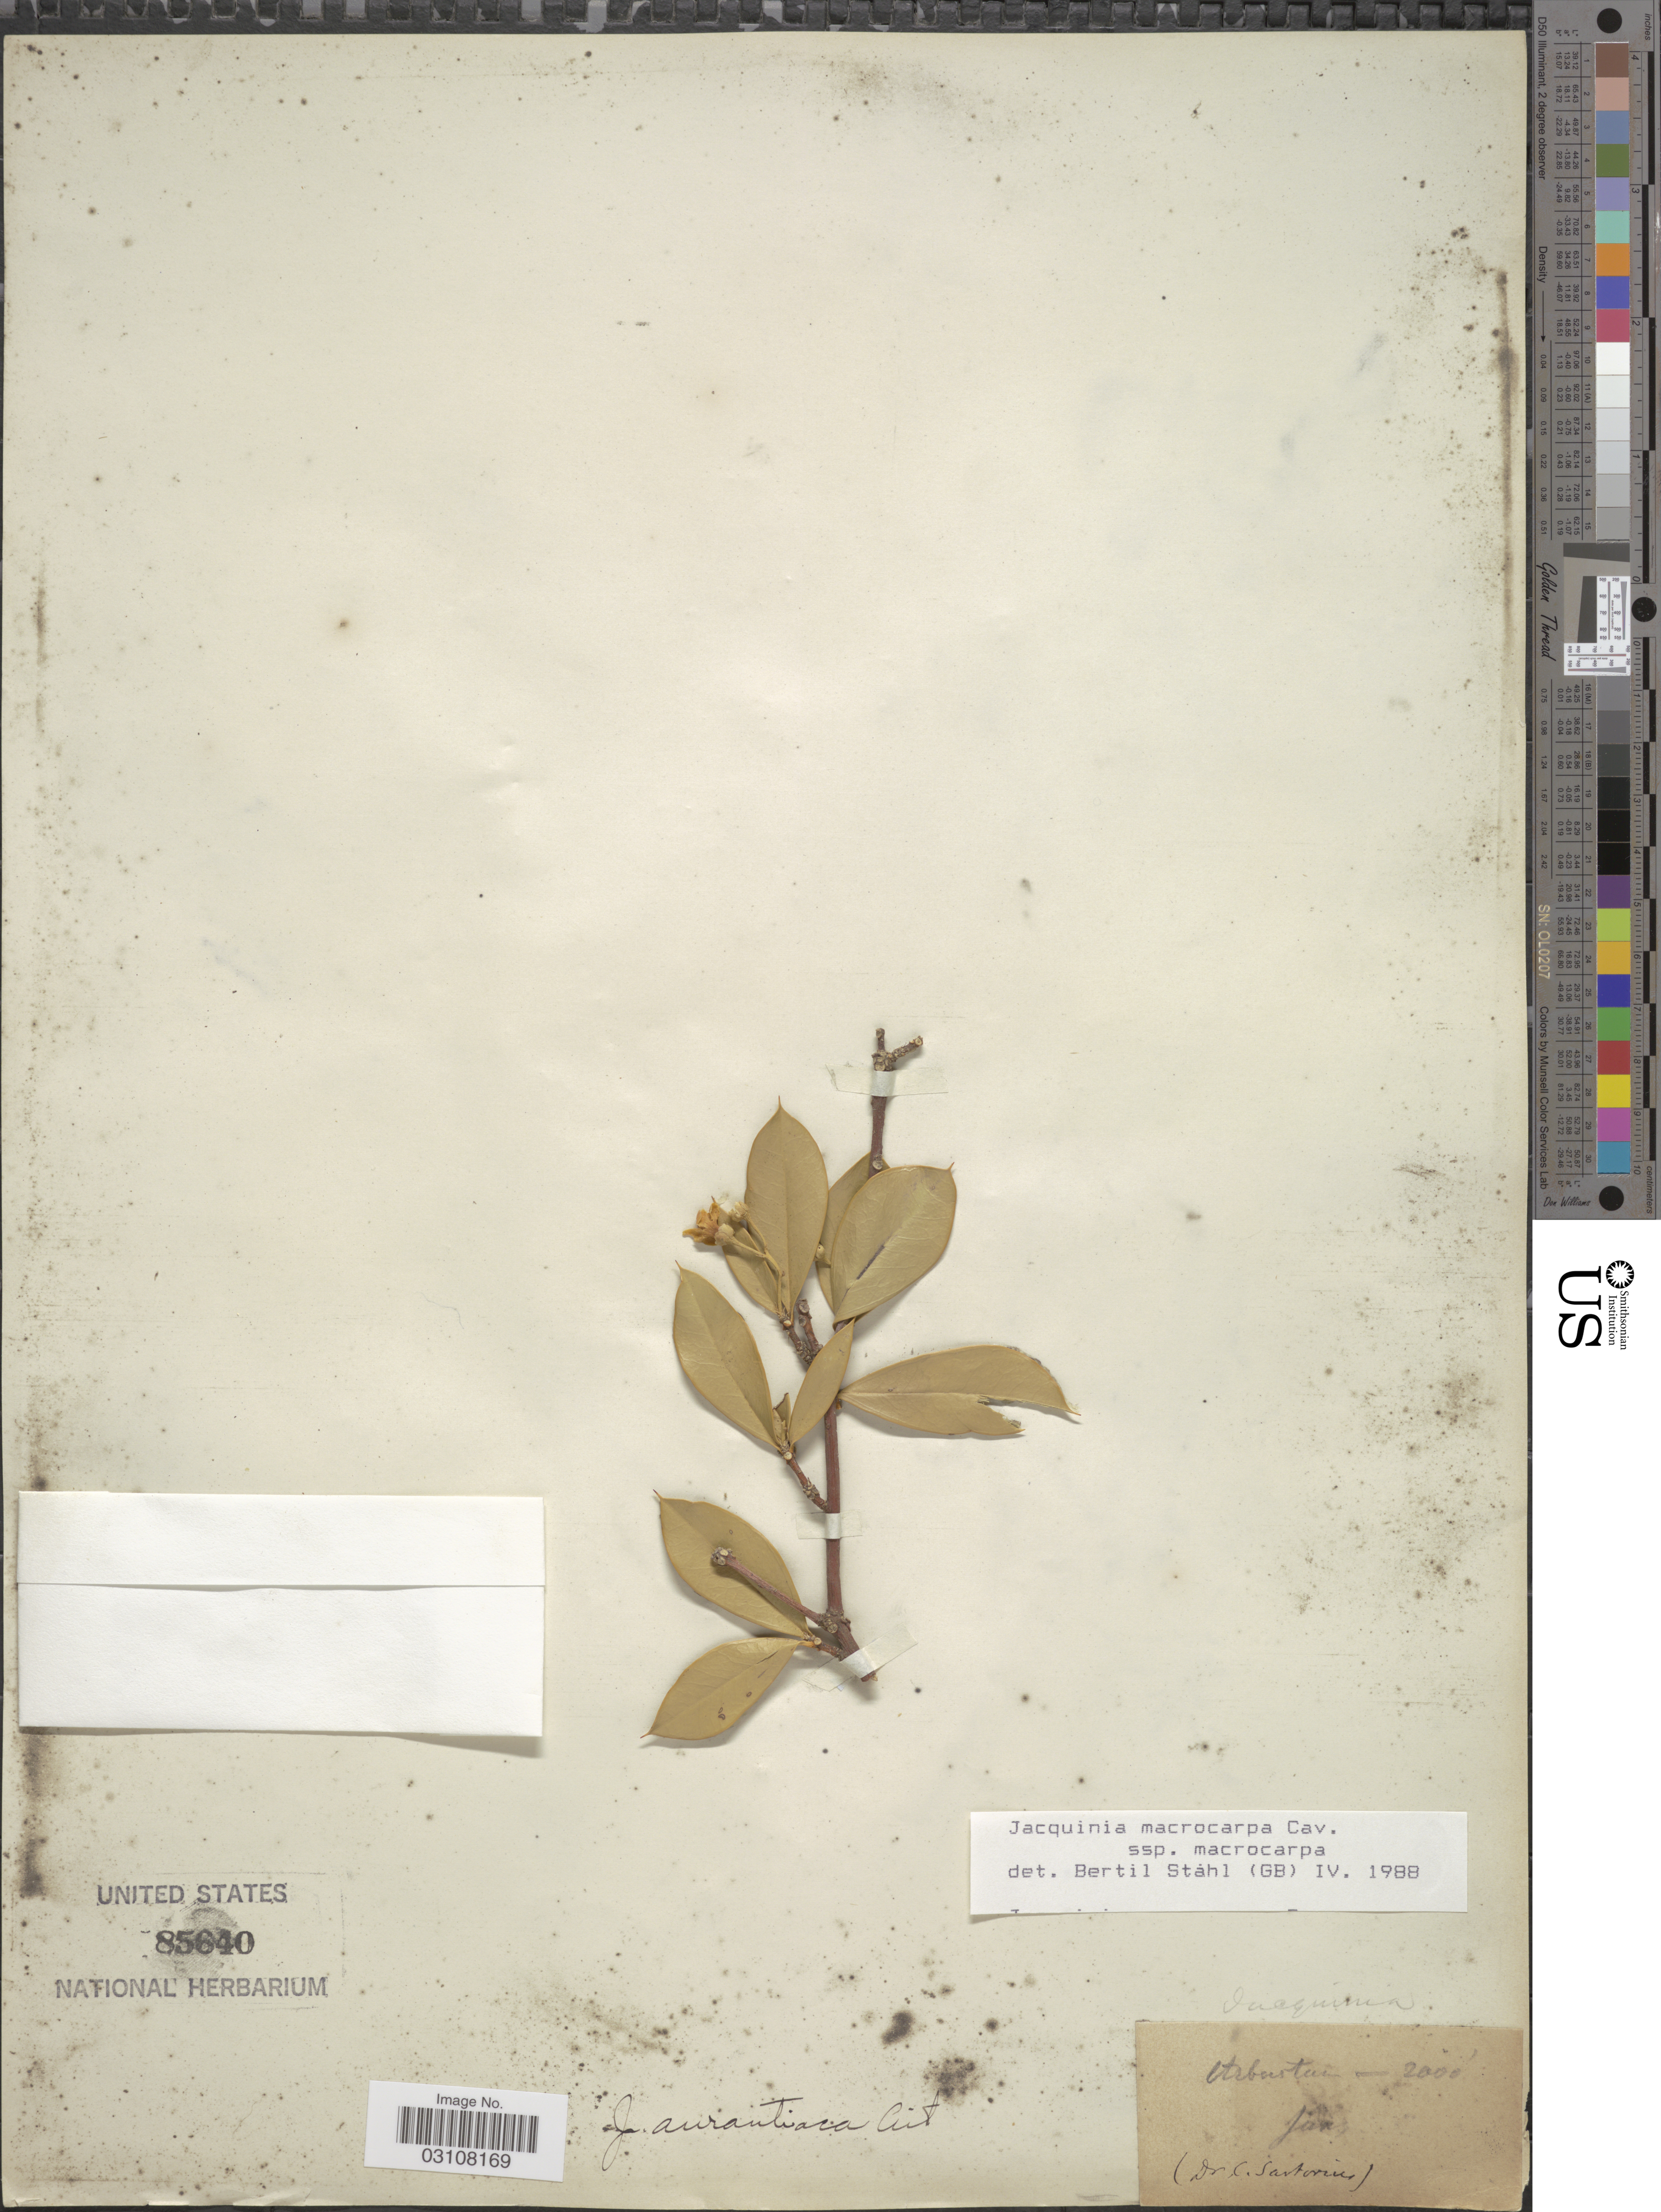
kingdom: Plantae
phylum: Tracheophyta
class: Magnoliopsida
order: Ericales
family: Primulaceae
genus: Jacquinia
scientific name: Jacquinia macrocarpa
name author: Cav.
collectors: C. Santorius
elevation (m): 610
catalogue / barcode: US 85640